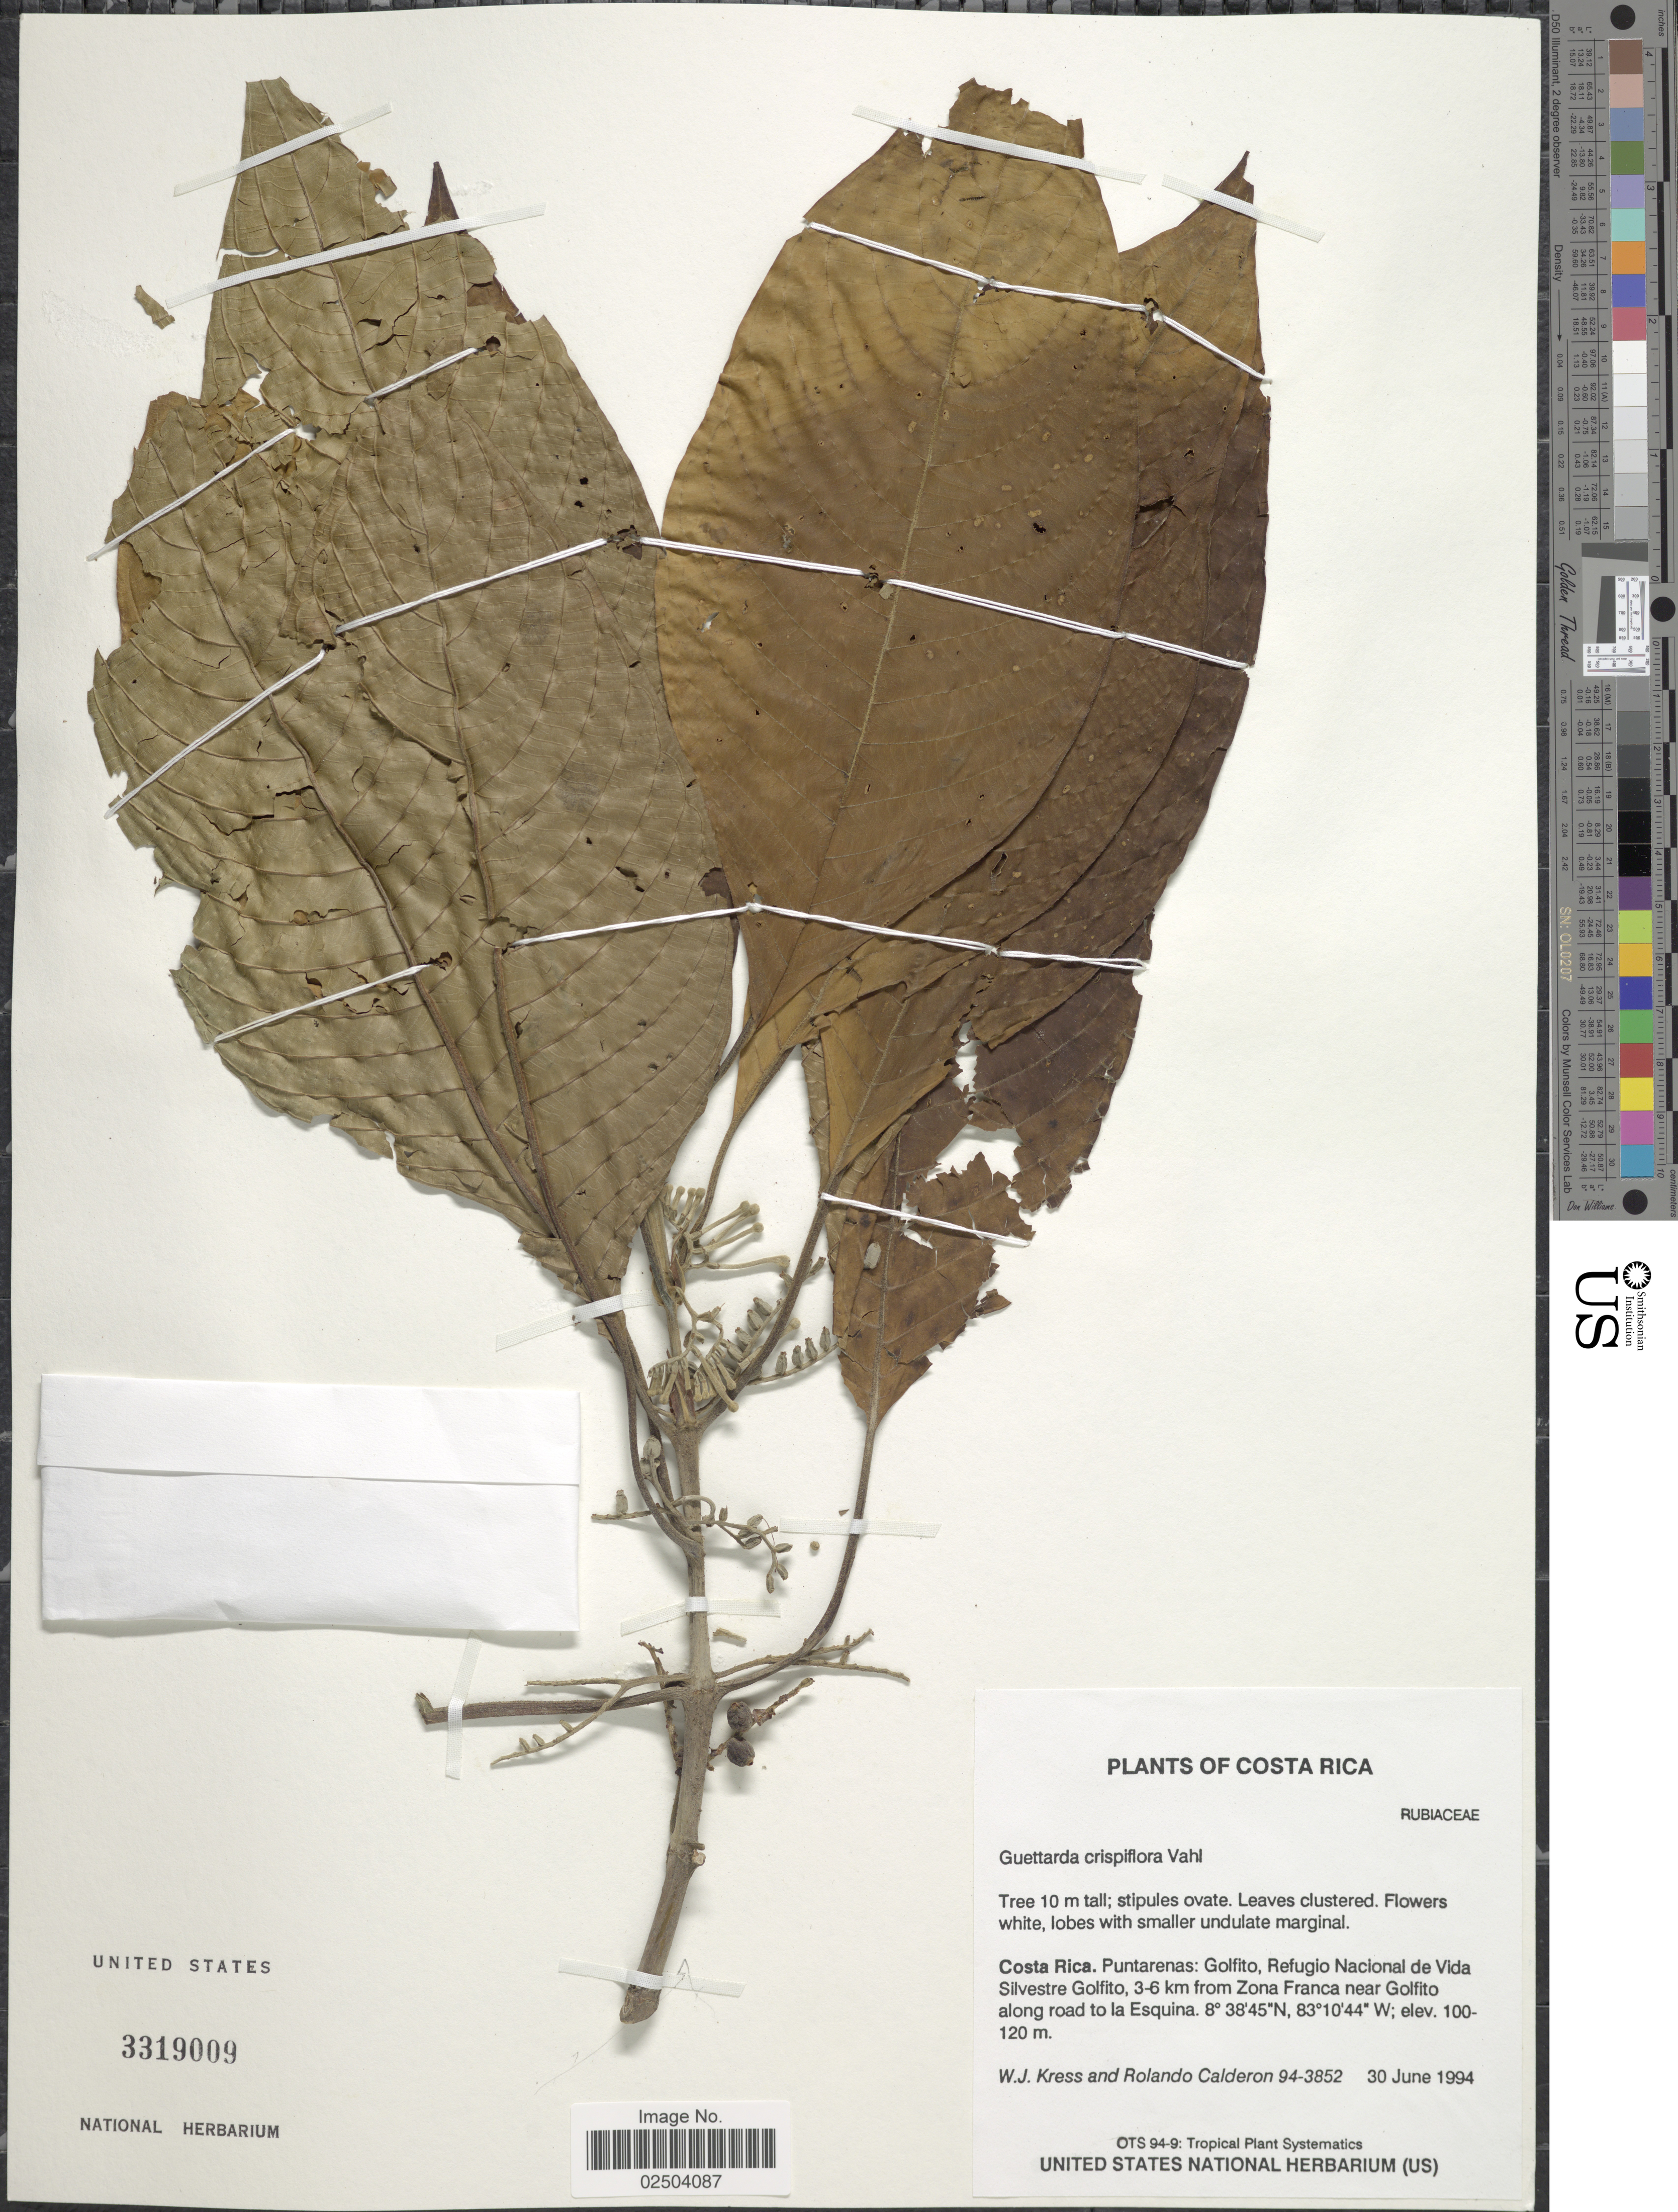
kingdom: Plantae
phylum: Tracheophyta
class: Magnoliopsida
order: Gentianales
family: Rubiaceae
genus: Guettarda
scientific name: Guettarda crispiflora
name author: Vahl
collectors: W. J. Kress & R. Calderon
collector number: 34-3852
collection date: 1994-06-30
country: Costa Rica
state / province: Puntarenas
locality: Golfito, Refugio Nacional de Vida Silvestre Golfito, 3-6 km from Zona Franca near Golfito along road to la Esquina.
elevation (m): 100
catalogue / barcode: US 3319009